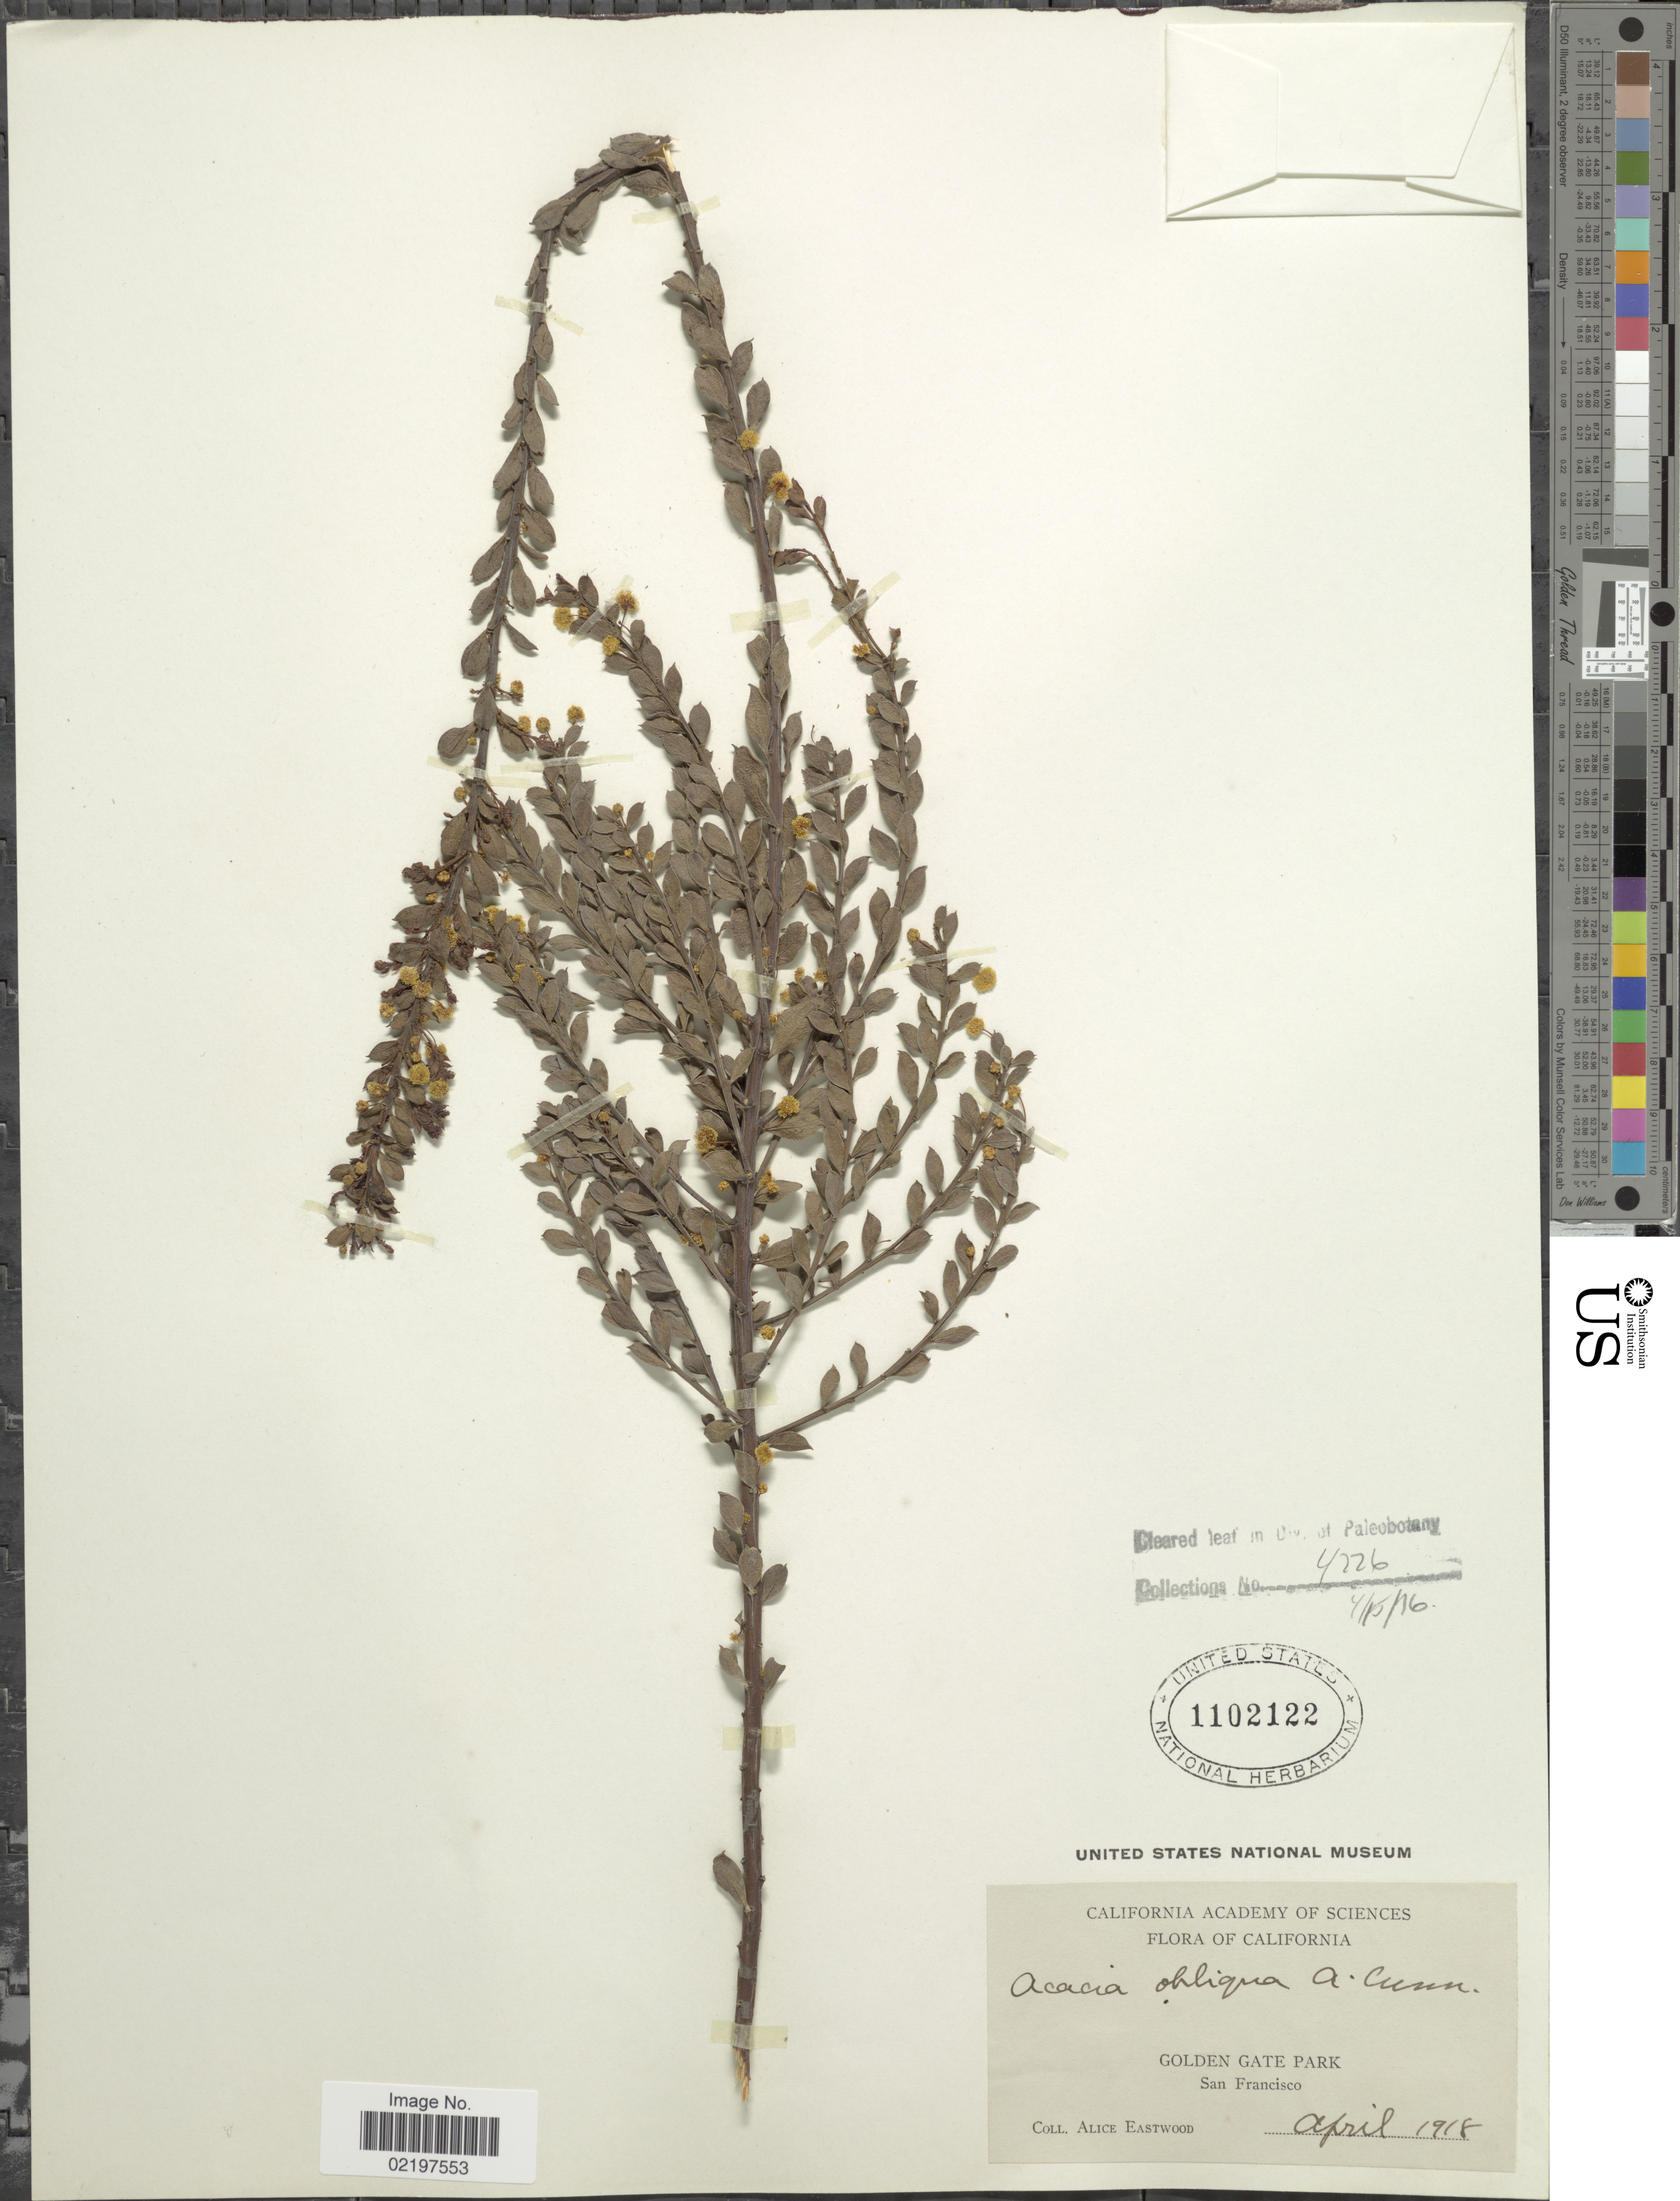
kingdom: Plantae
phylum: Tracheophyta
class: Magnoliopsida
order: Fabales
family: Fabaceae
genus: Acacia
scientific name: Acacia obliqua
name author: A. Cunn. ex Benth.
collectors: A. Eastwood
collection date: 1918-04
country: United States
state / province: California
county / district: San Francisco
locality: Golden Gate Park, San Francisco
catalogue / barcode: US 1102122